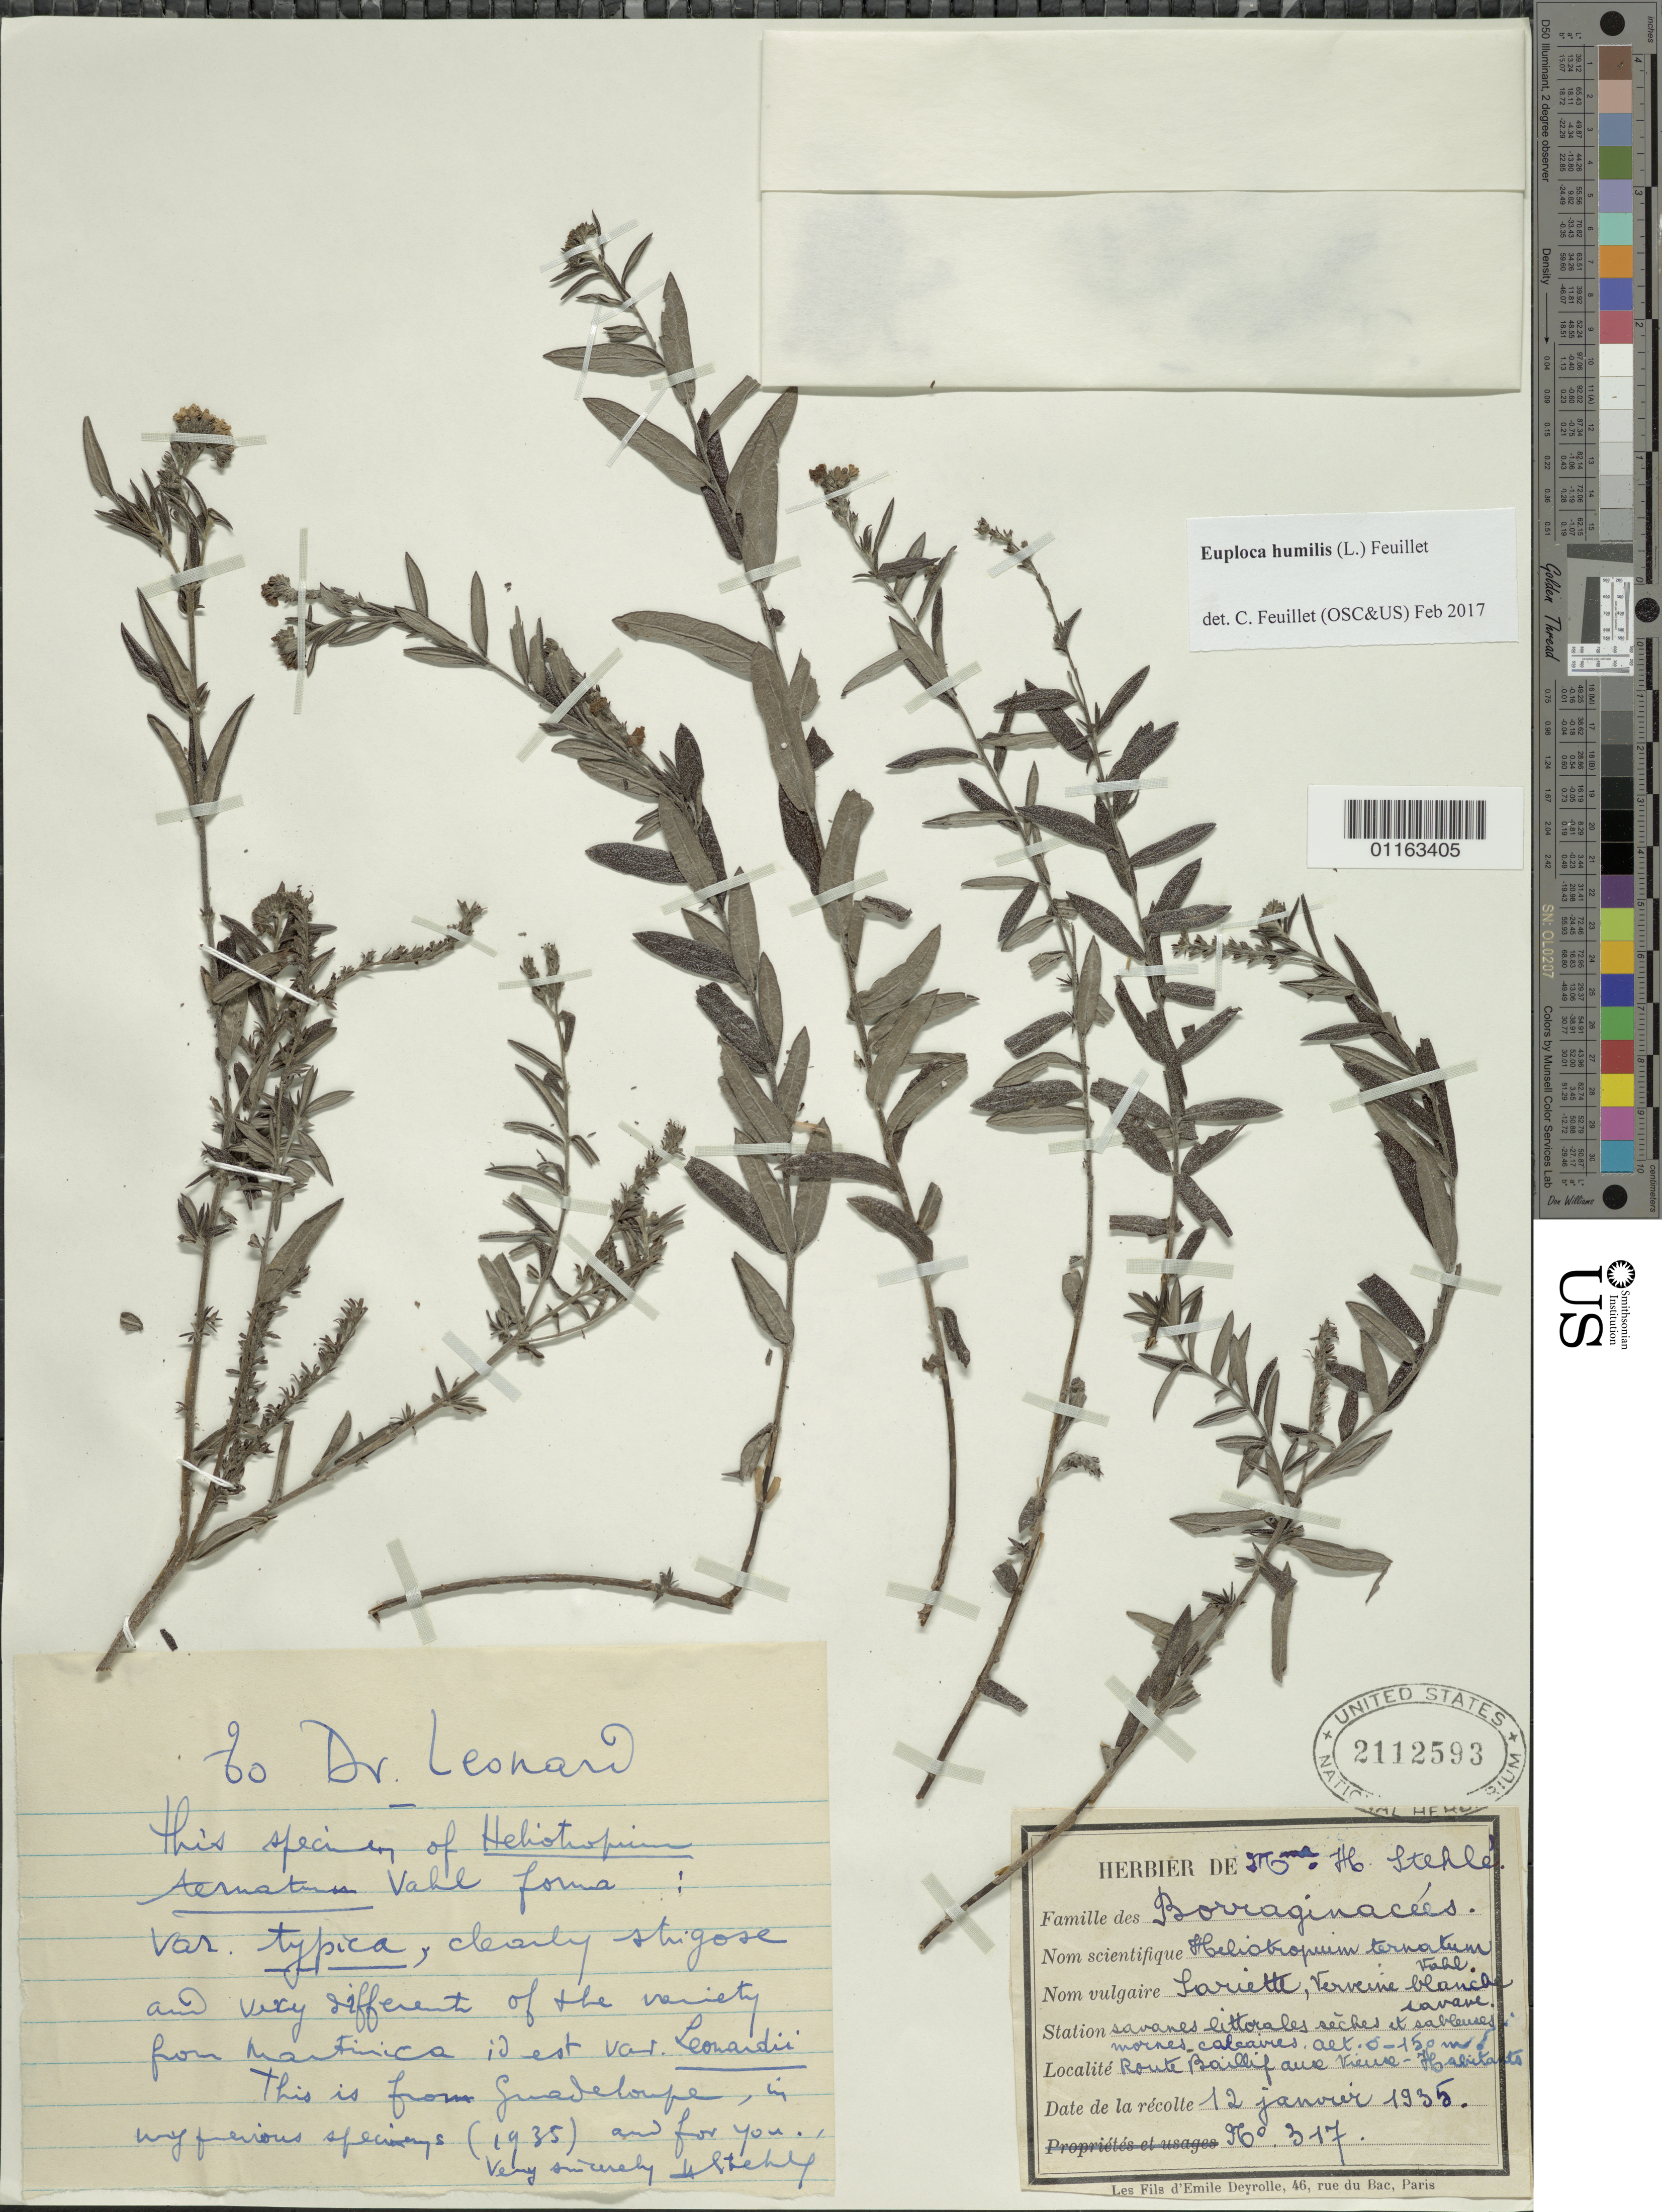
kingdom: Plantae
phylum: Tracheophyta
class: Magnoliopsida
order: Boraginales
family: Heliotropiaceae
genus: Euploca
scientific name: Euploca humilis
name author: (L.) Feuillet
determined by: Feuillet, C.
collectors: H. Stehlé & M. Stehlé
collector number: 317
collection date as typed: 12 Jan 1935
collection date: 1935-01-12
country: Guadeloupe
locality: Route Baillif aux Vieve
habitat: Savanes littorales sèches et sableuses, mornes calcaires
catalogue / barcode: US 2112593